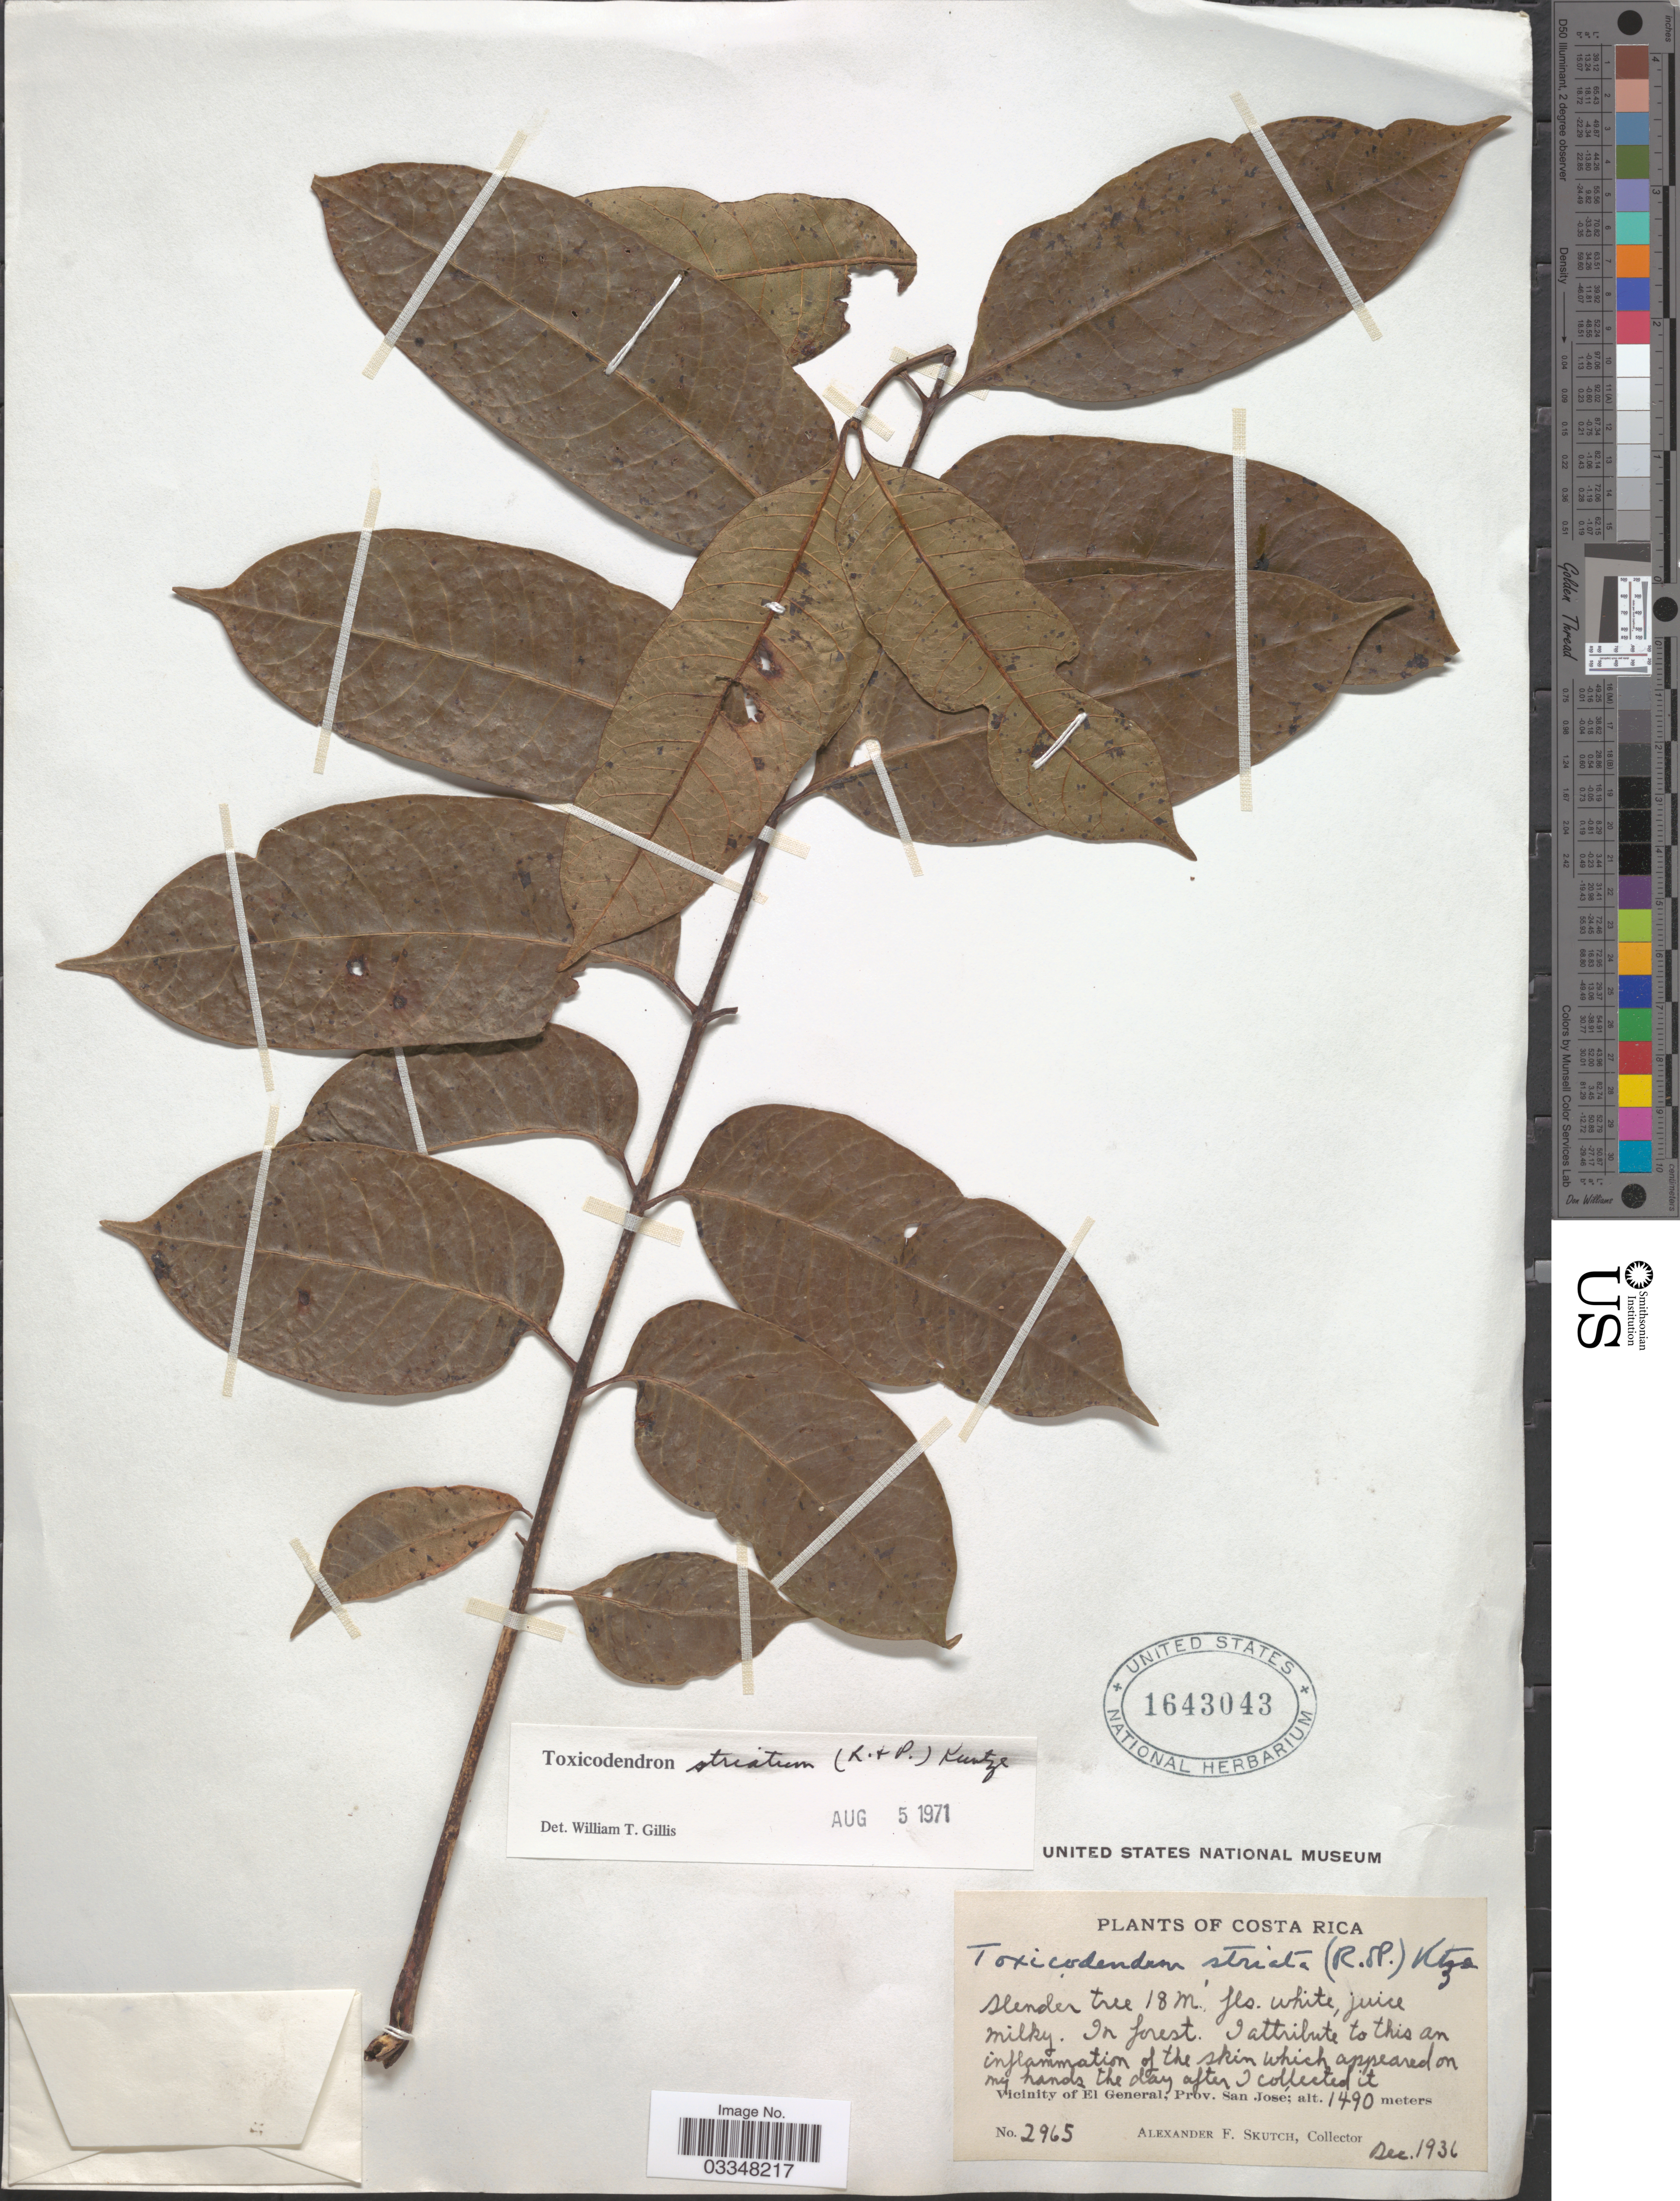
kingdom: Plantae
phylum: Tracheophyta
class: Magnoliopsida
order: Sapindales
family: Anacardiaceae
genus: Toxicodendron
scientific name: Toxicodendron striatum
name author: (Ruiz & Pav.) Kuntze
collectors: A. F. Skutch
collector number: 2965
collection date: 1936-12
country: Costa Rica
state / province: San José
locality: Vicinity of El General.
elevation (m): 1490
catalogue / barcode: US 1643043